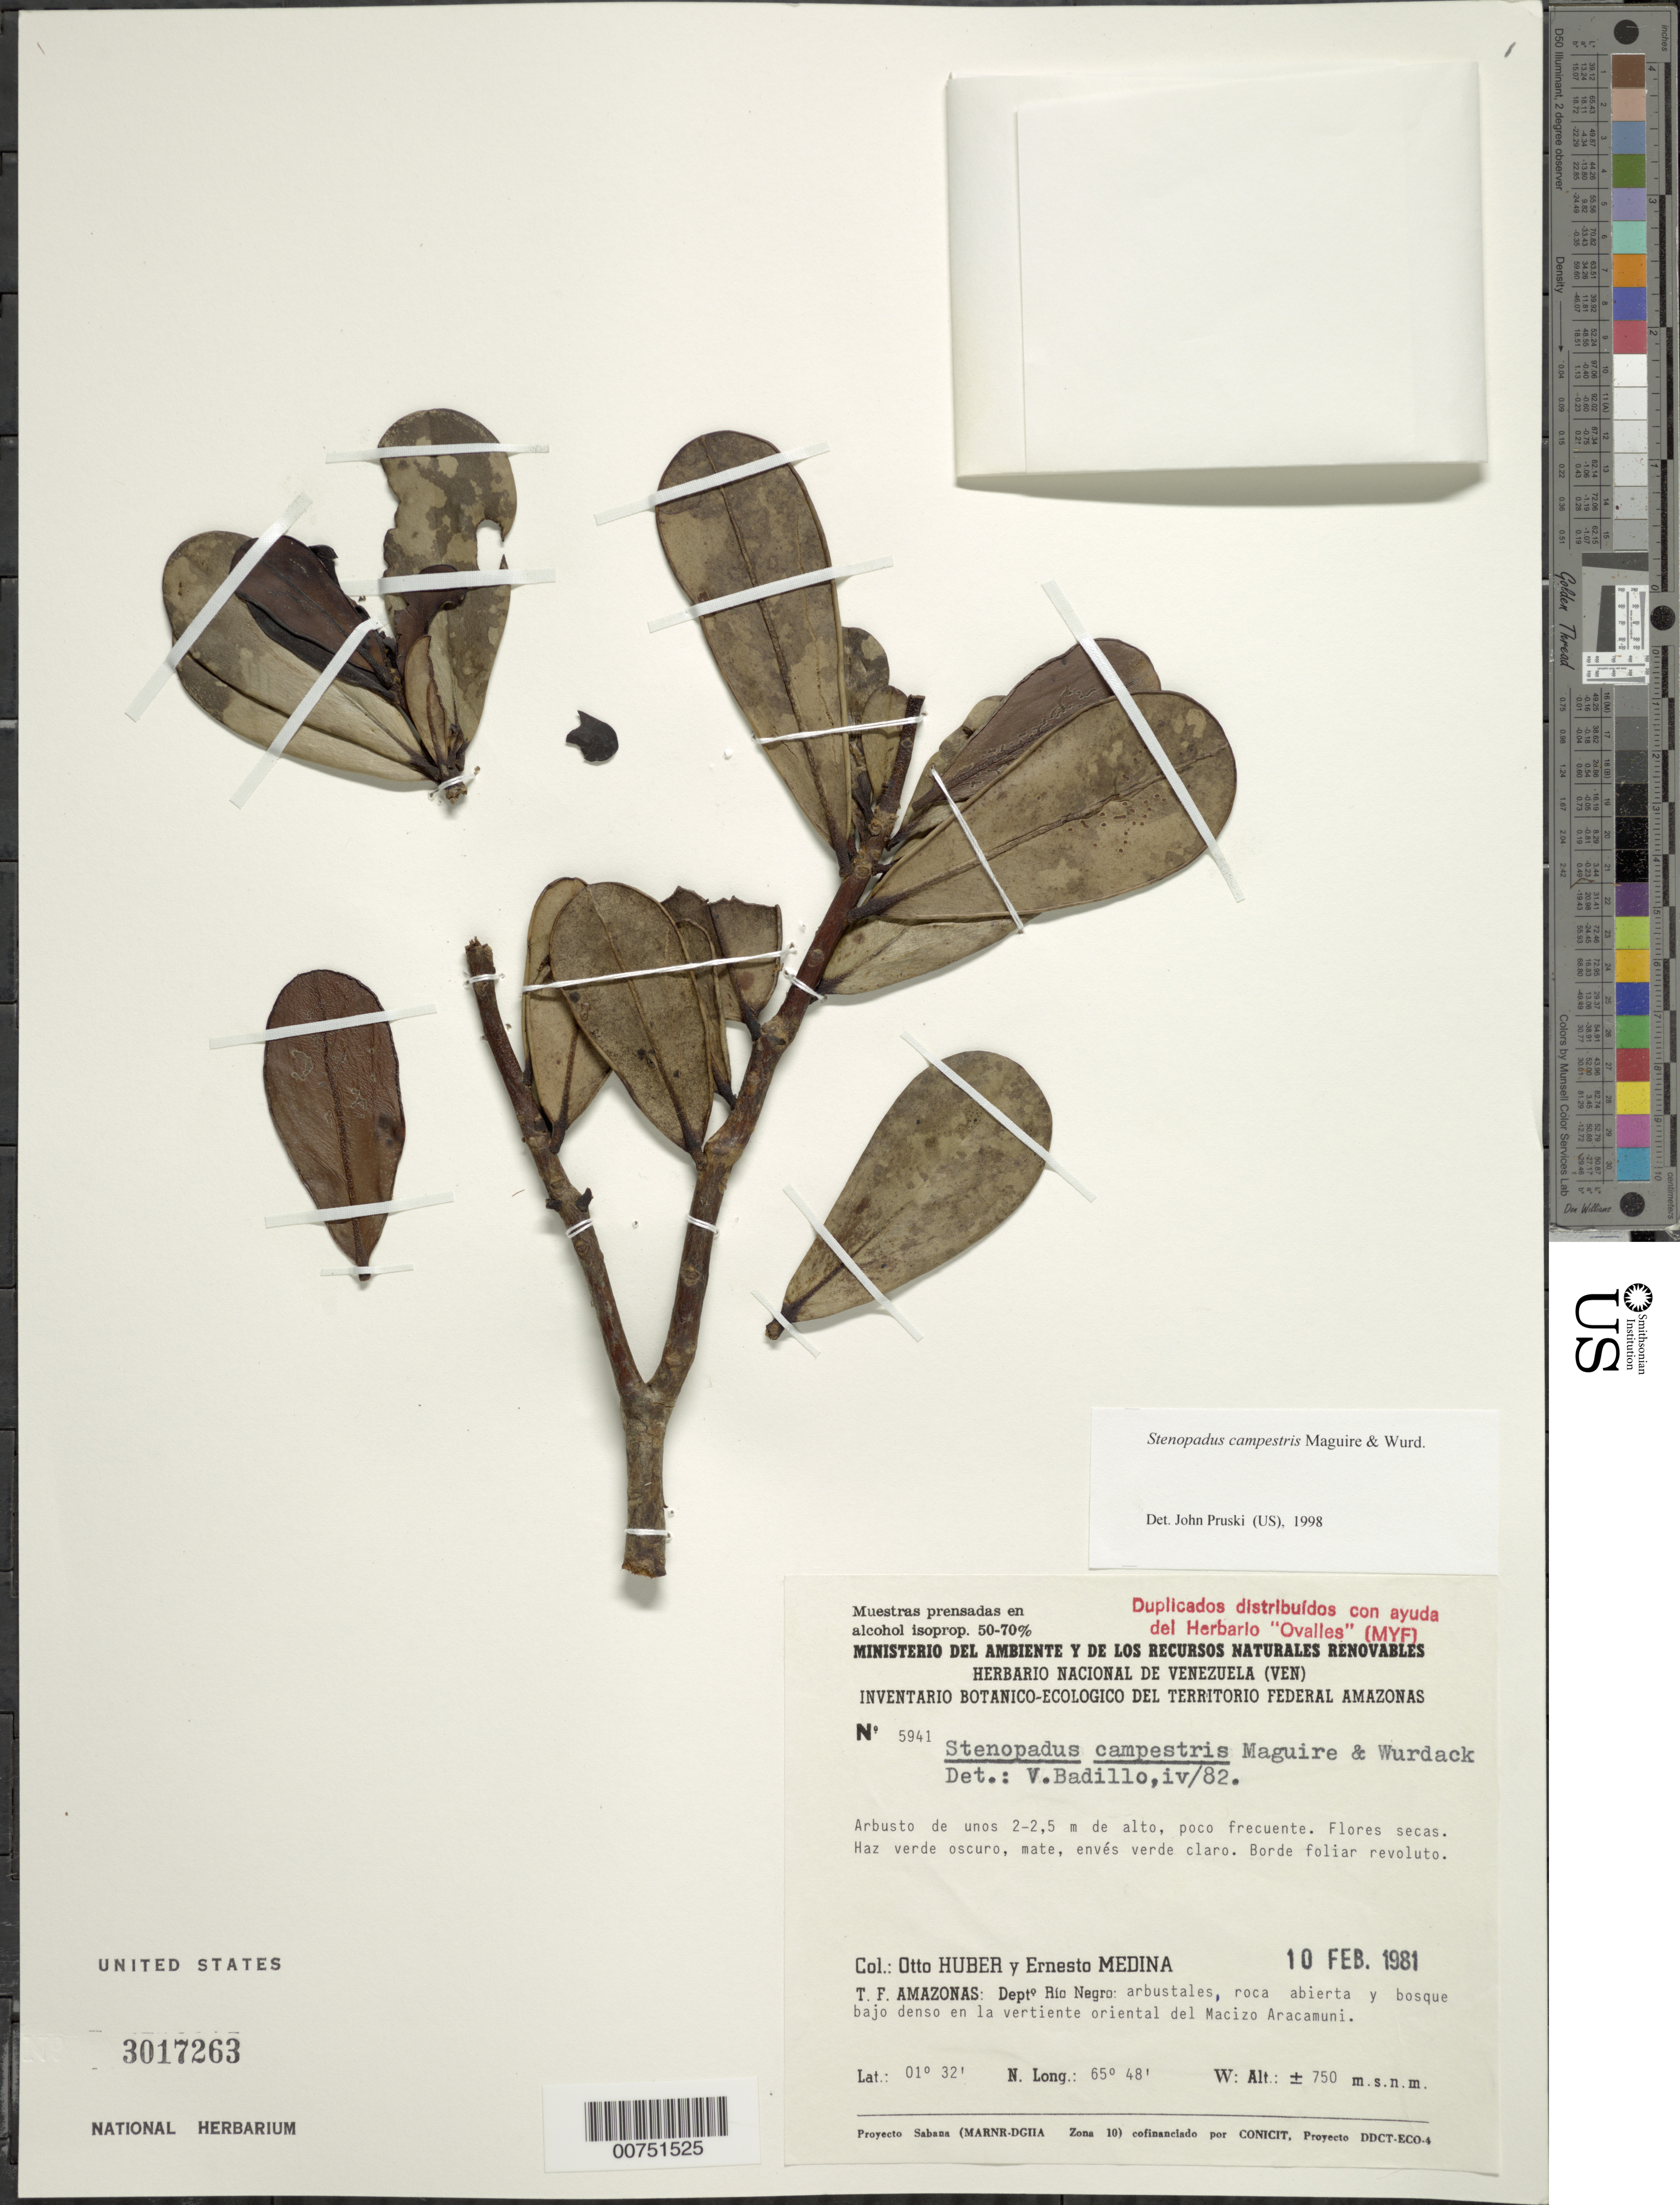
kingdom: Plantae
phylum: Tracheophyta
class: Magnoliopsida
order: Asterales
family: Asteraceae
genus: Stenopadus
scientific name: Stenopadus campestris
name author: Maguire & Wurdack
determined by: Pruski, J. F.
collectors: O. Huber & E. Medina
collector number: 5941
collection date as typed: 10-Feb-81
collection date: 1981-02-10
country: Venezuela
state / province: Amazonas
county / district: Río Negro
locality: Macizo Aracamuni, vertiente oriental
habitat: Arbustales, roca abierta y bosque bajo denso en la vertiente oriental del Macizo Aracamuni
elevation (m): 750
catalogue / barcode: US 3017263